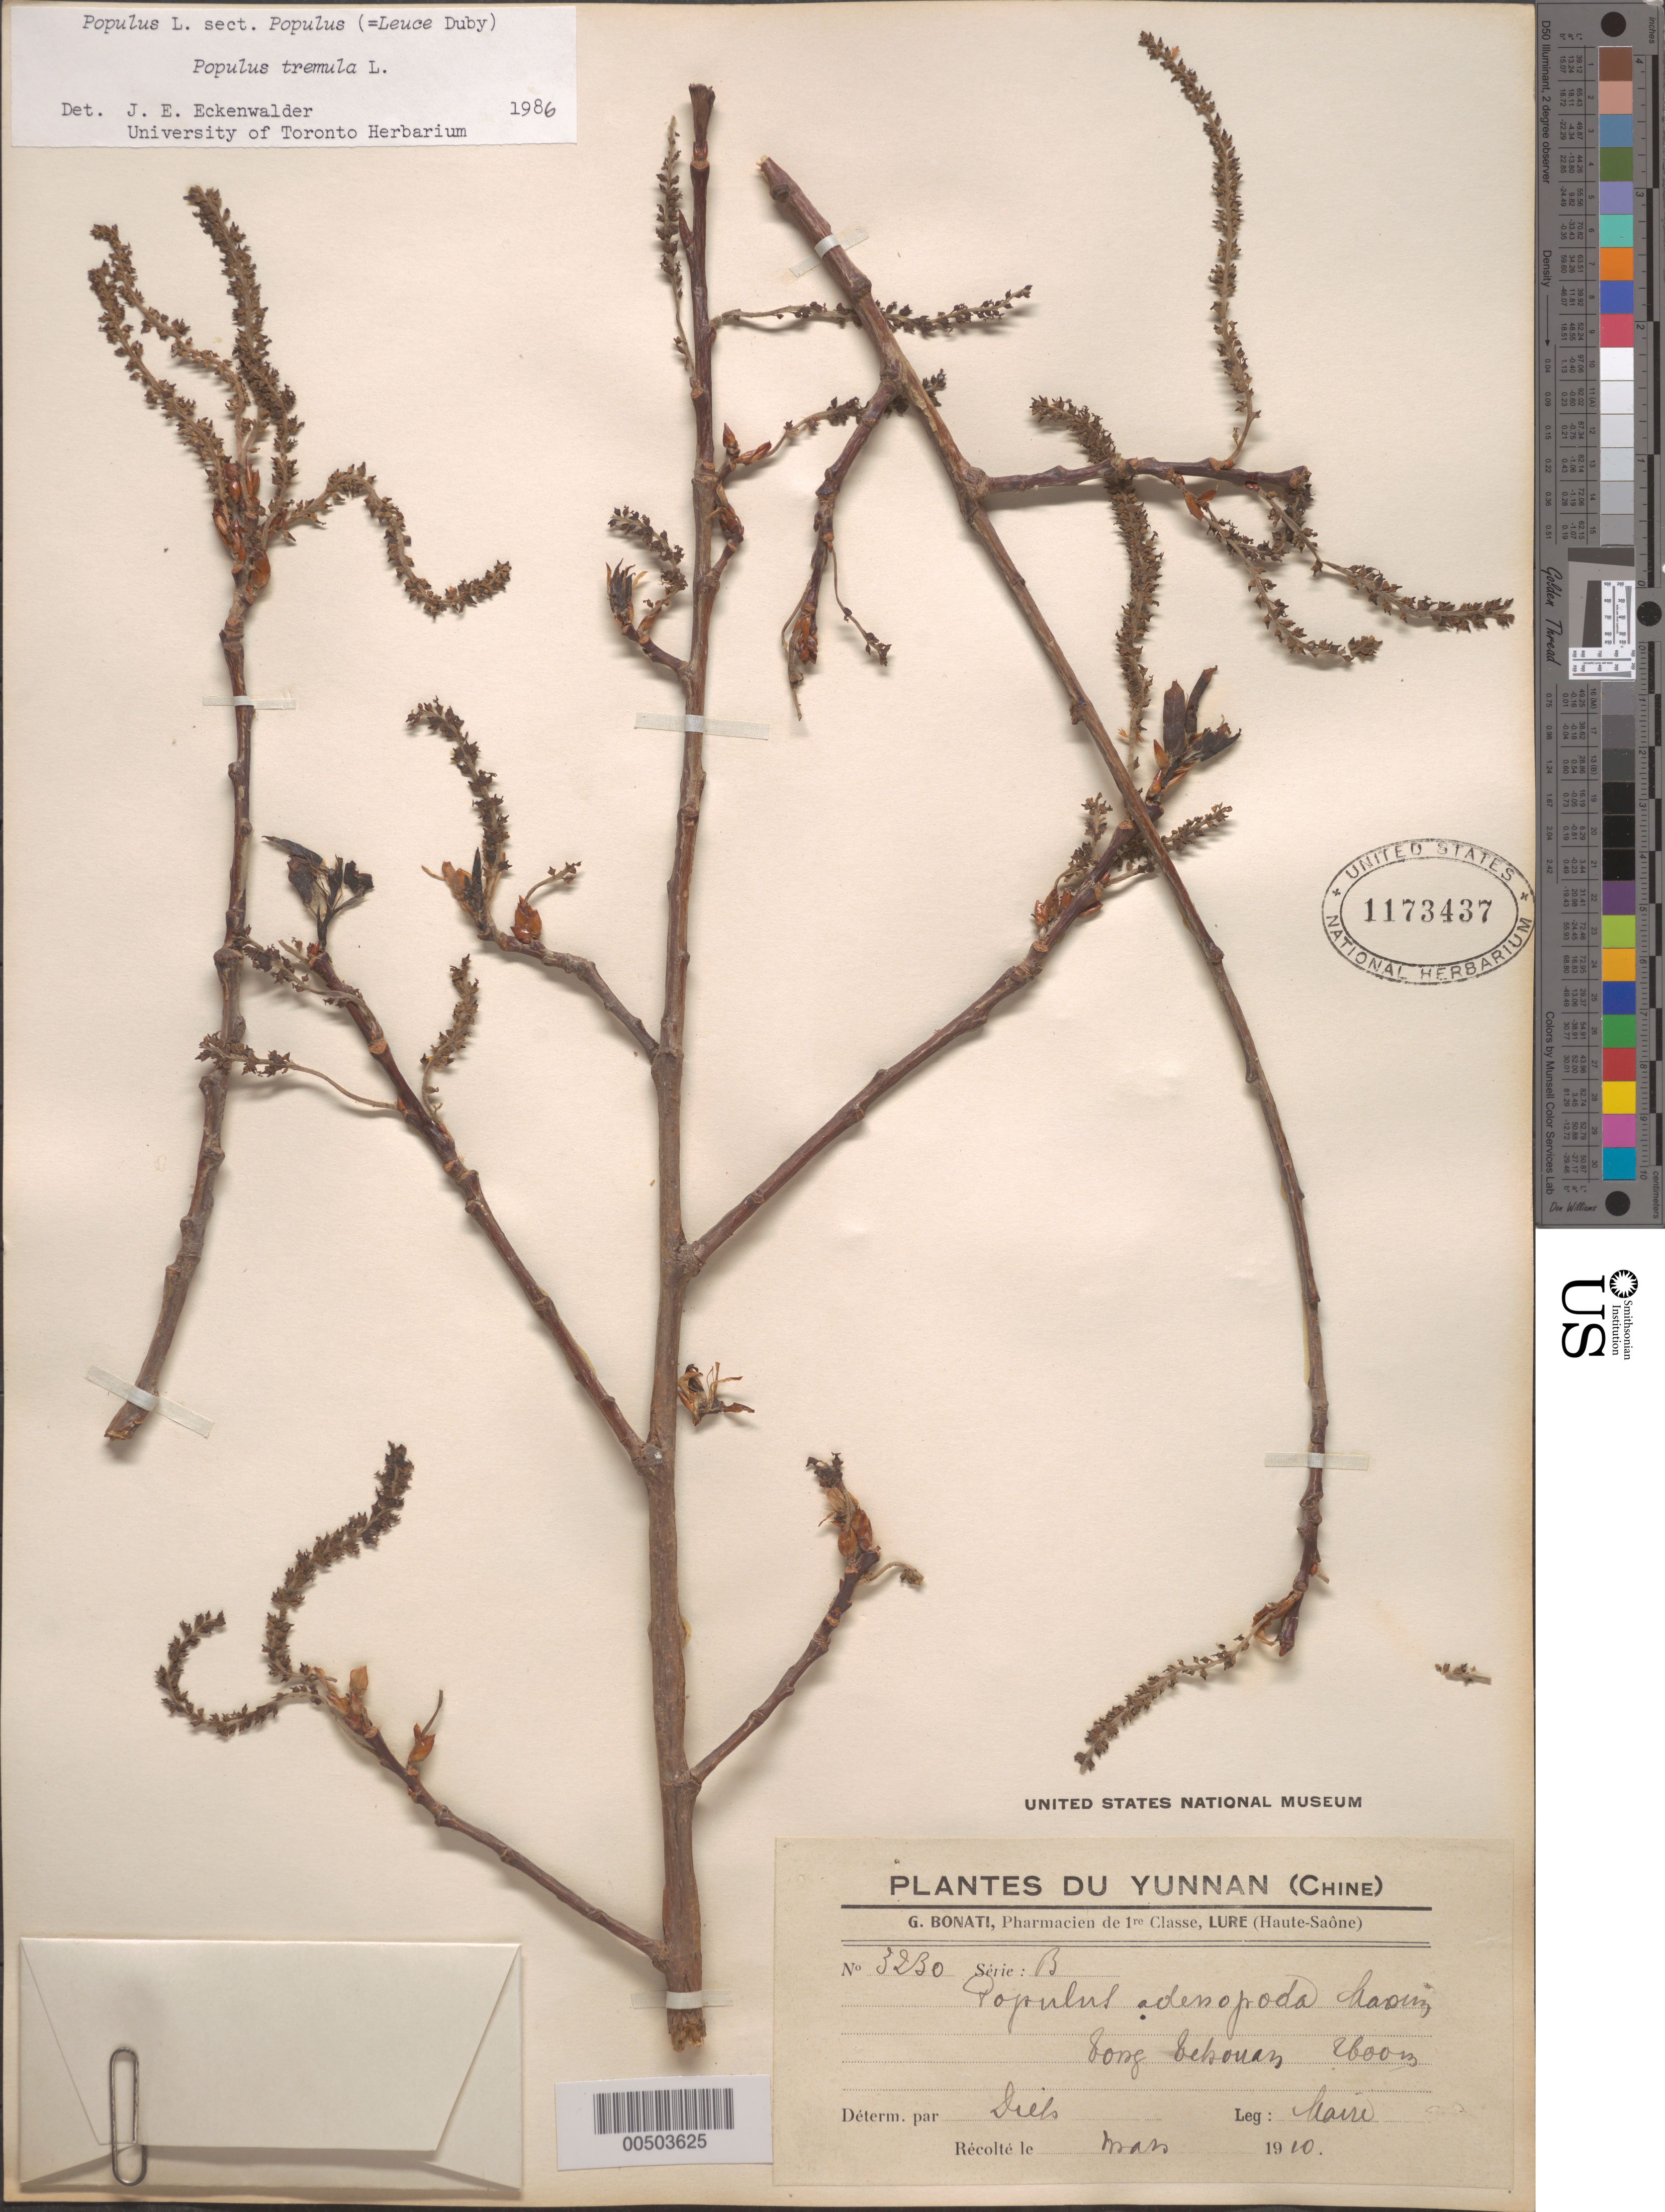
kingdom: Plantae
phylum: Tracheophyta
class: Magnoliopsida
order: Malpighiales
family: Salicaceae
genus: Populus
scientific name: Populus tremula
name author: L.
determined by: Eckenwalder, James E.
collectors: G. Bonati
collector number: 3230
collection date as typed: Mar 1910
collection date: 1910-03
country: China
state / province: Yunnan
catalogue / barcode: US 1173437